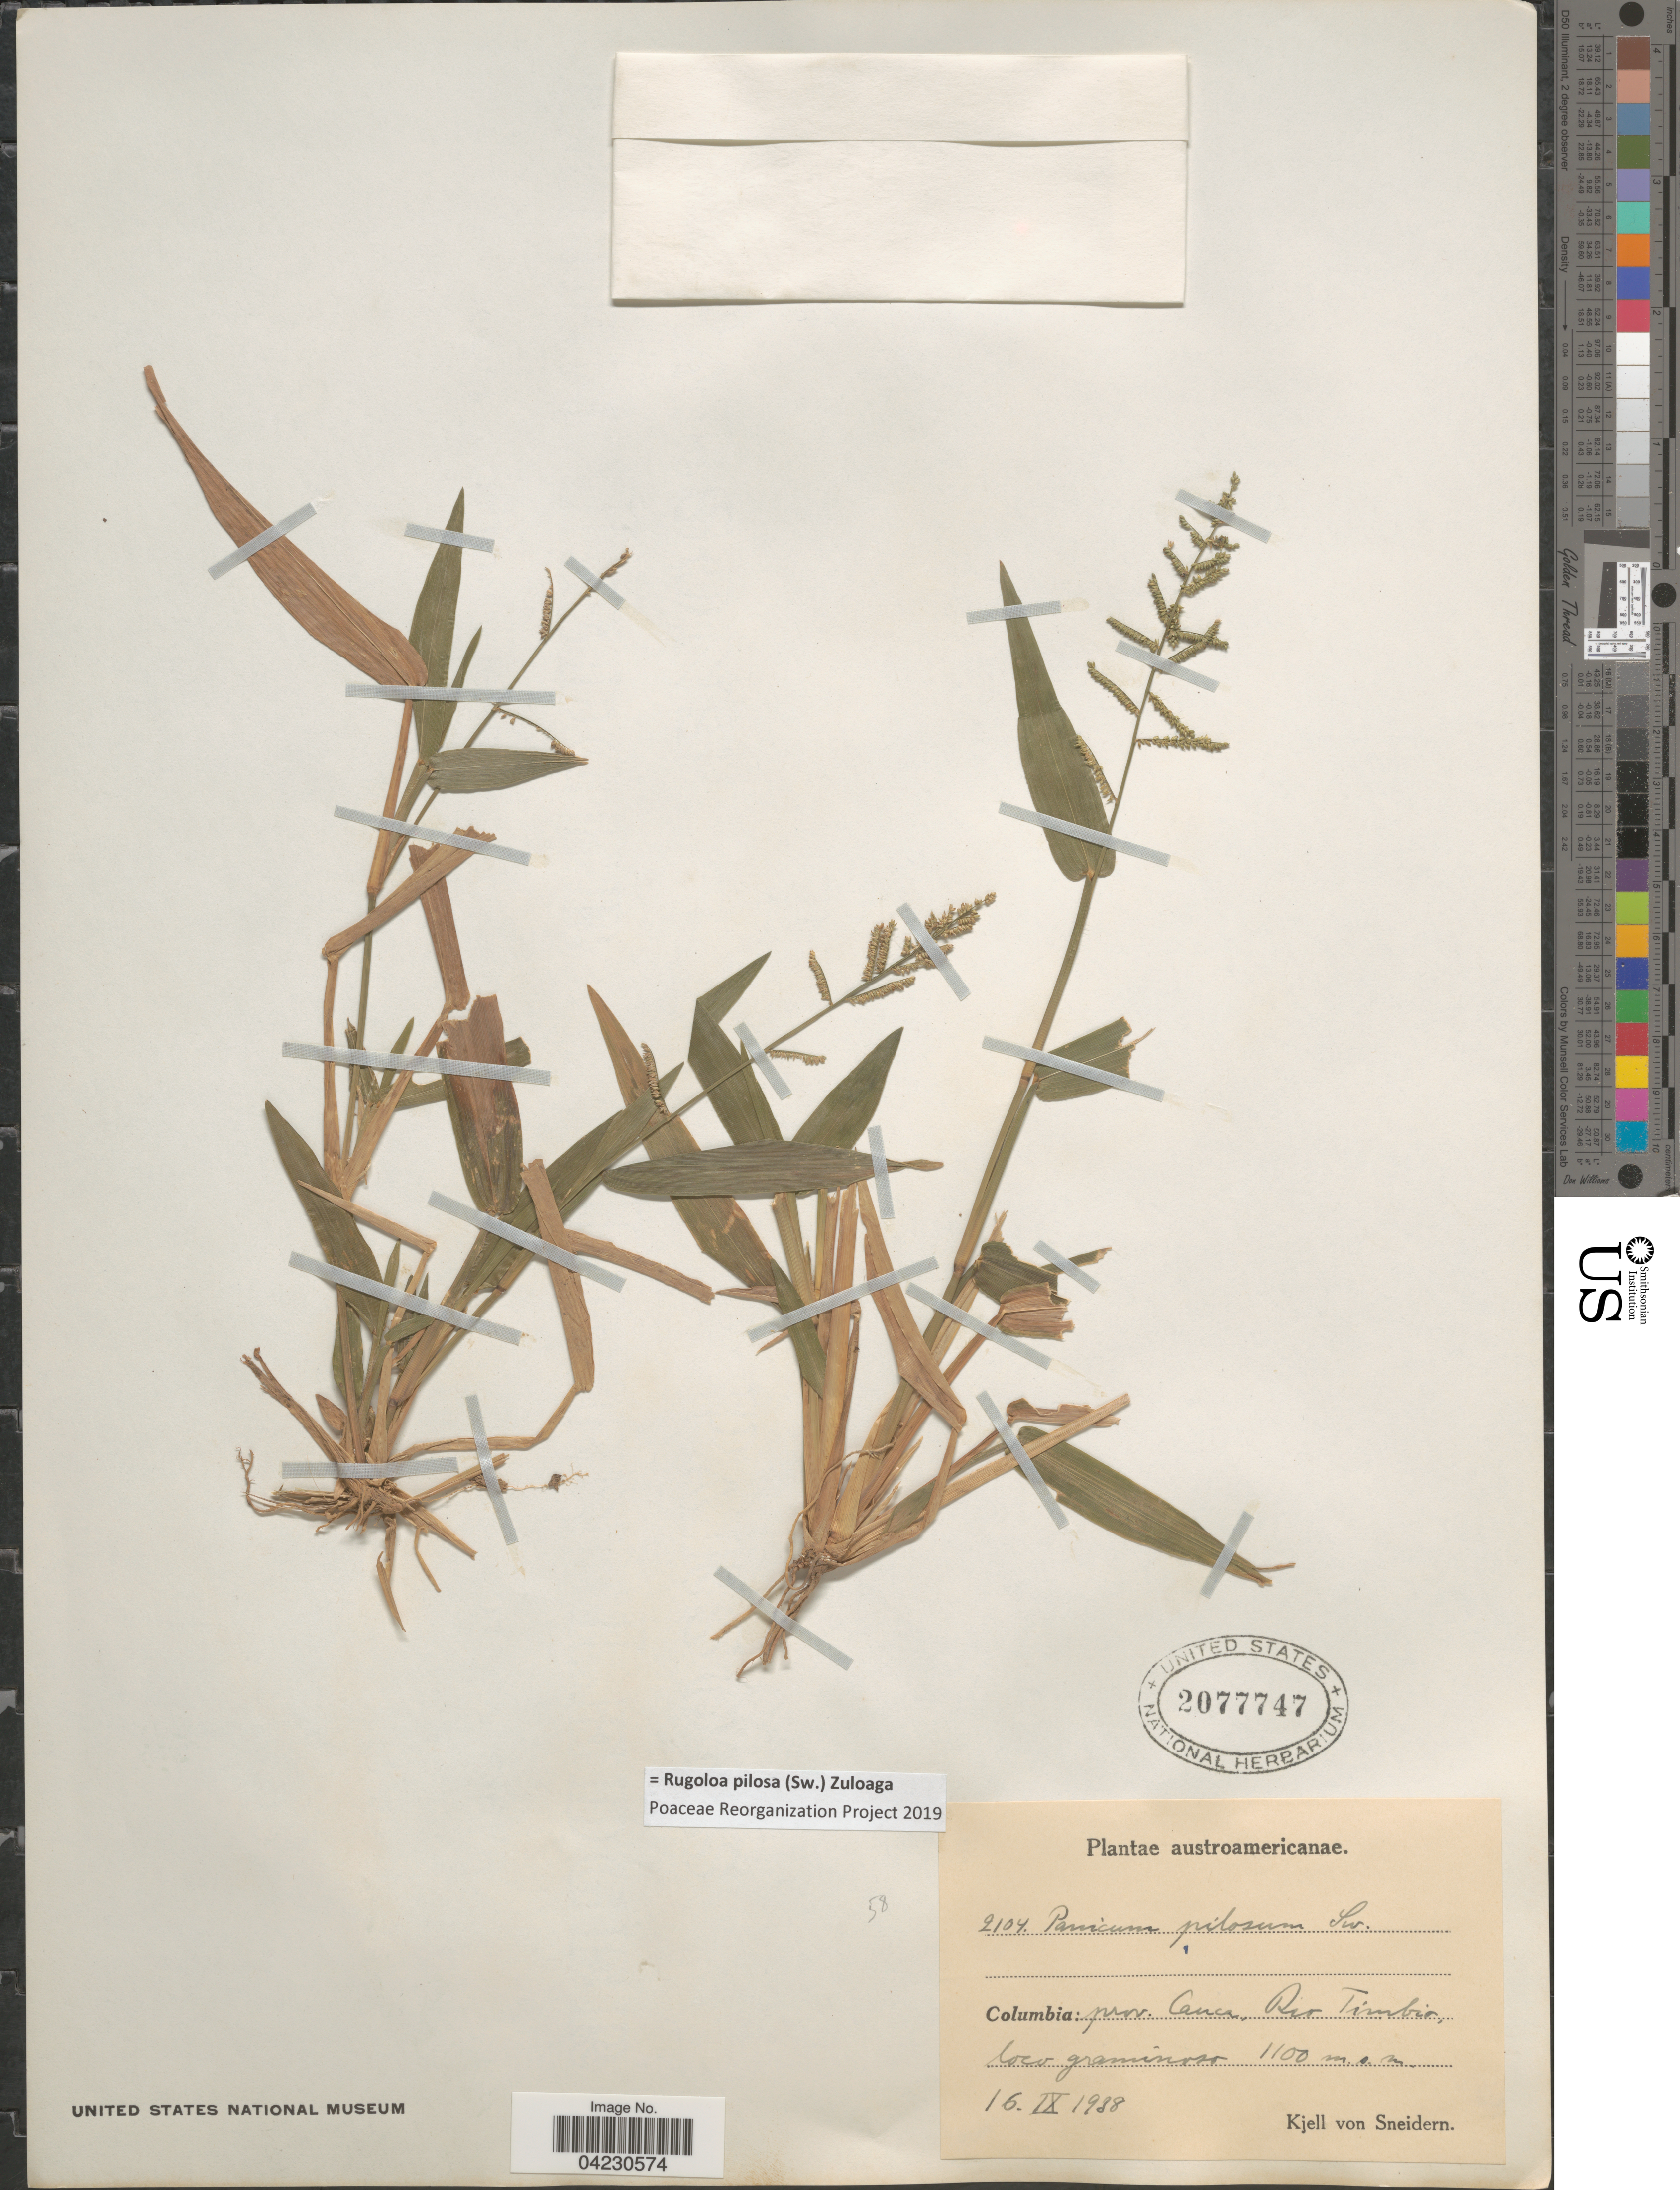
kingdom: Plantae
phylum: Tracheophyta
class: Liliopsida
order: Poales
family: Poaceae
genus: Rugoloa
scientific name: Rugoloa pilosa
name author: (Sw.) Zuloaga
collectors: K. von Sneidern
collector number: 2104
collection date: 1938-09-16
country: Colombia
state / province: Cauca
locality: Austroamericanae. Columbia: Rio Tímbio, loco graminoso.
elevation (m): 1100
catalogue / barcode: US 2077747